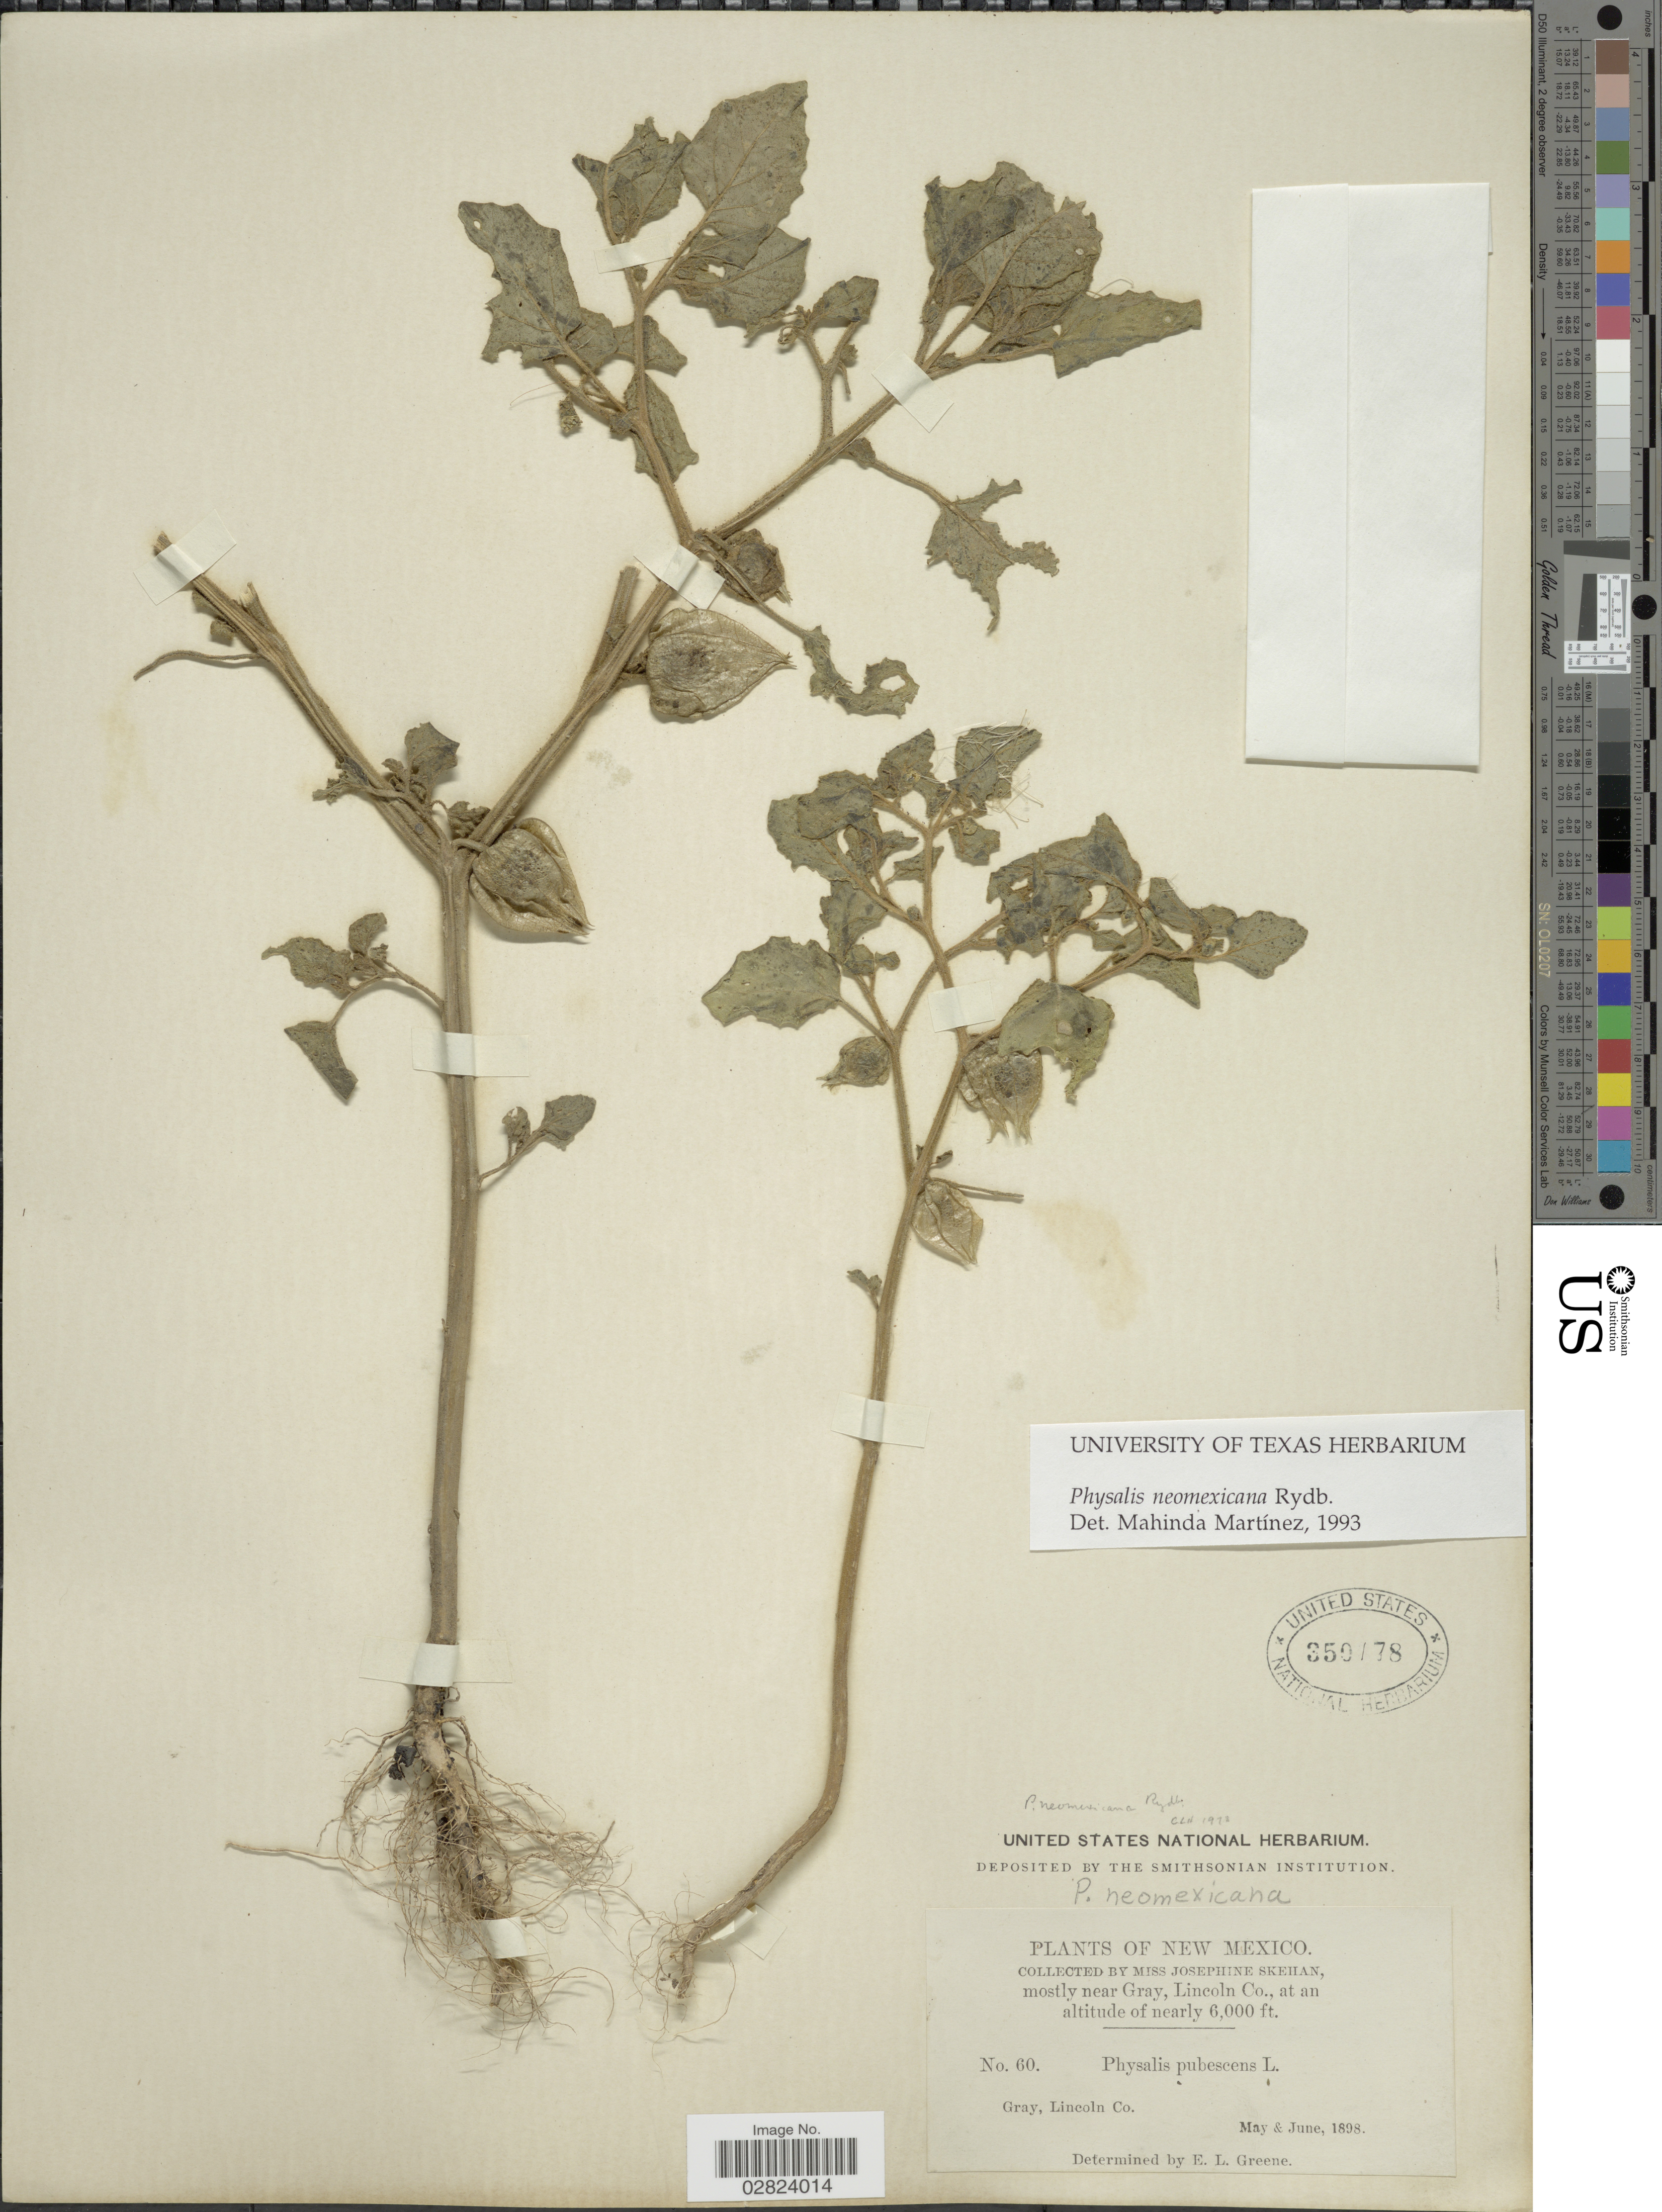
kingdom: Plantae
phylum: Tracheophyta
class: Magnoliopsida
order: Solanales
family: Solanaceae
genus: Physalis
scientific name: Physalis neomexicana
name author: Rydb.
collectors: J. Skeiian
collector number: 60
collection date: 1898-05/1898-06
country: United States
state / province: New Mexico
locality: Mostly near Gray, Lincoln Co.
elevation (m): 1829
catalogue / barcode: US 350178